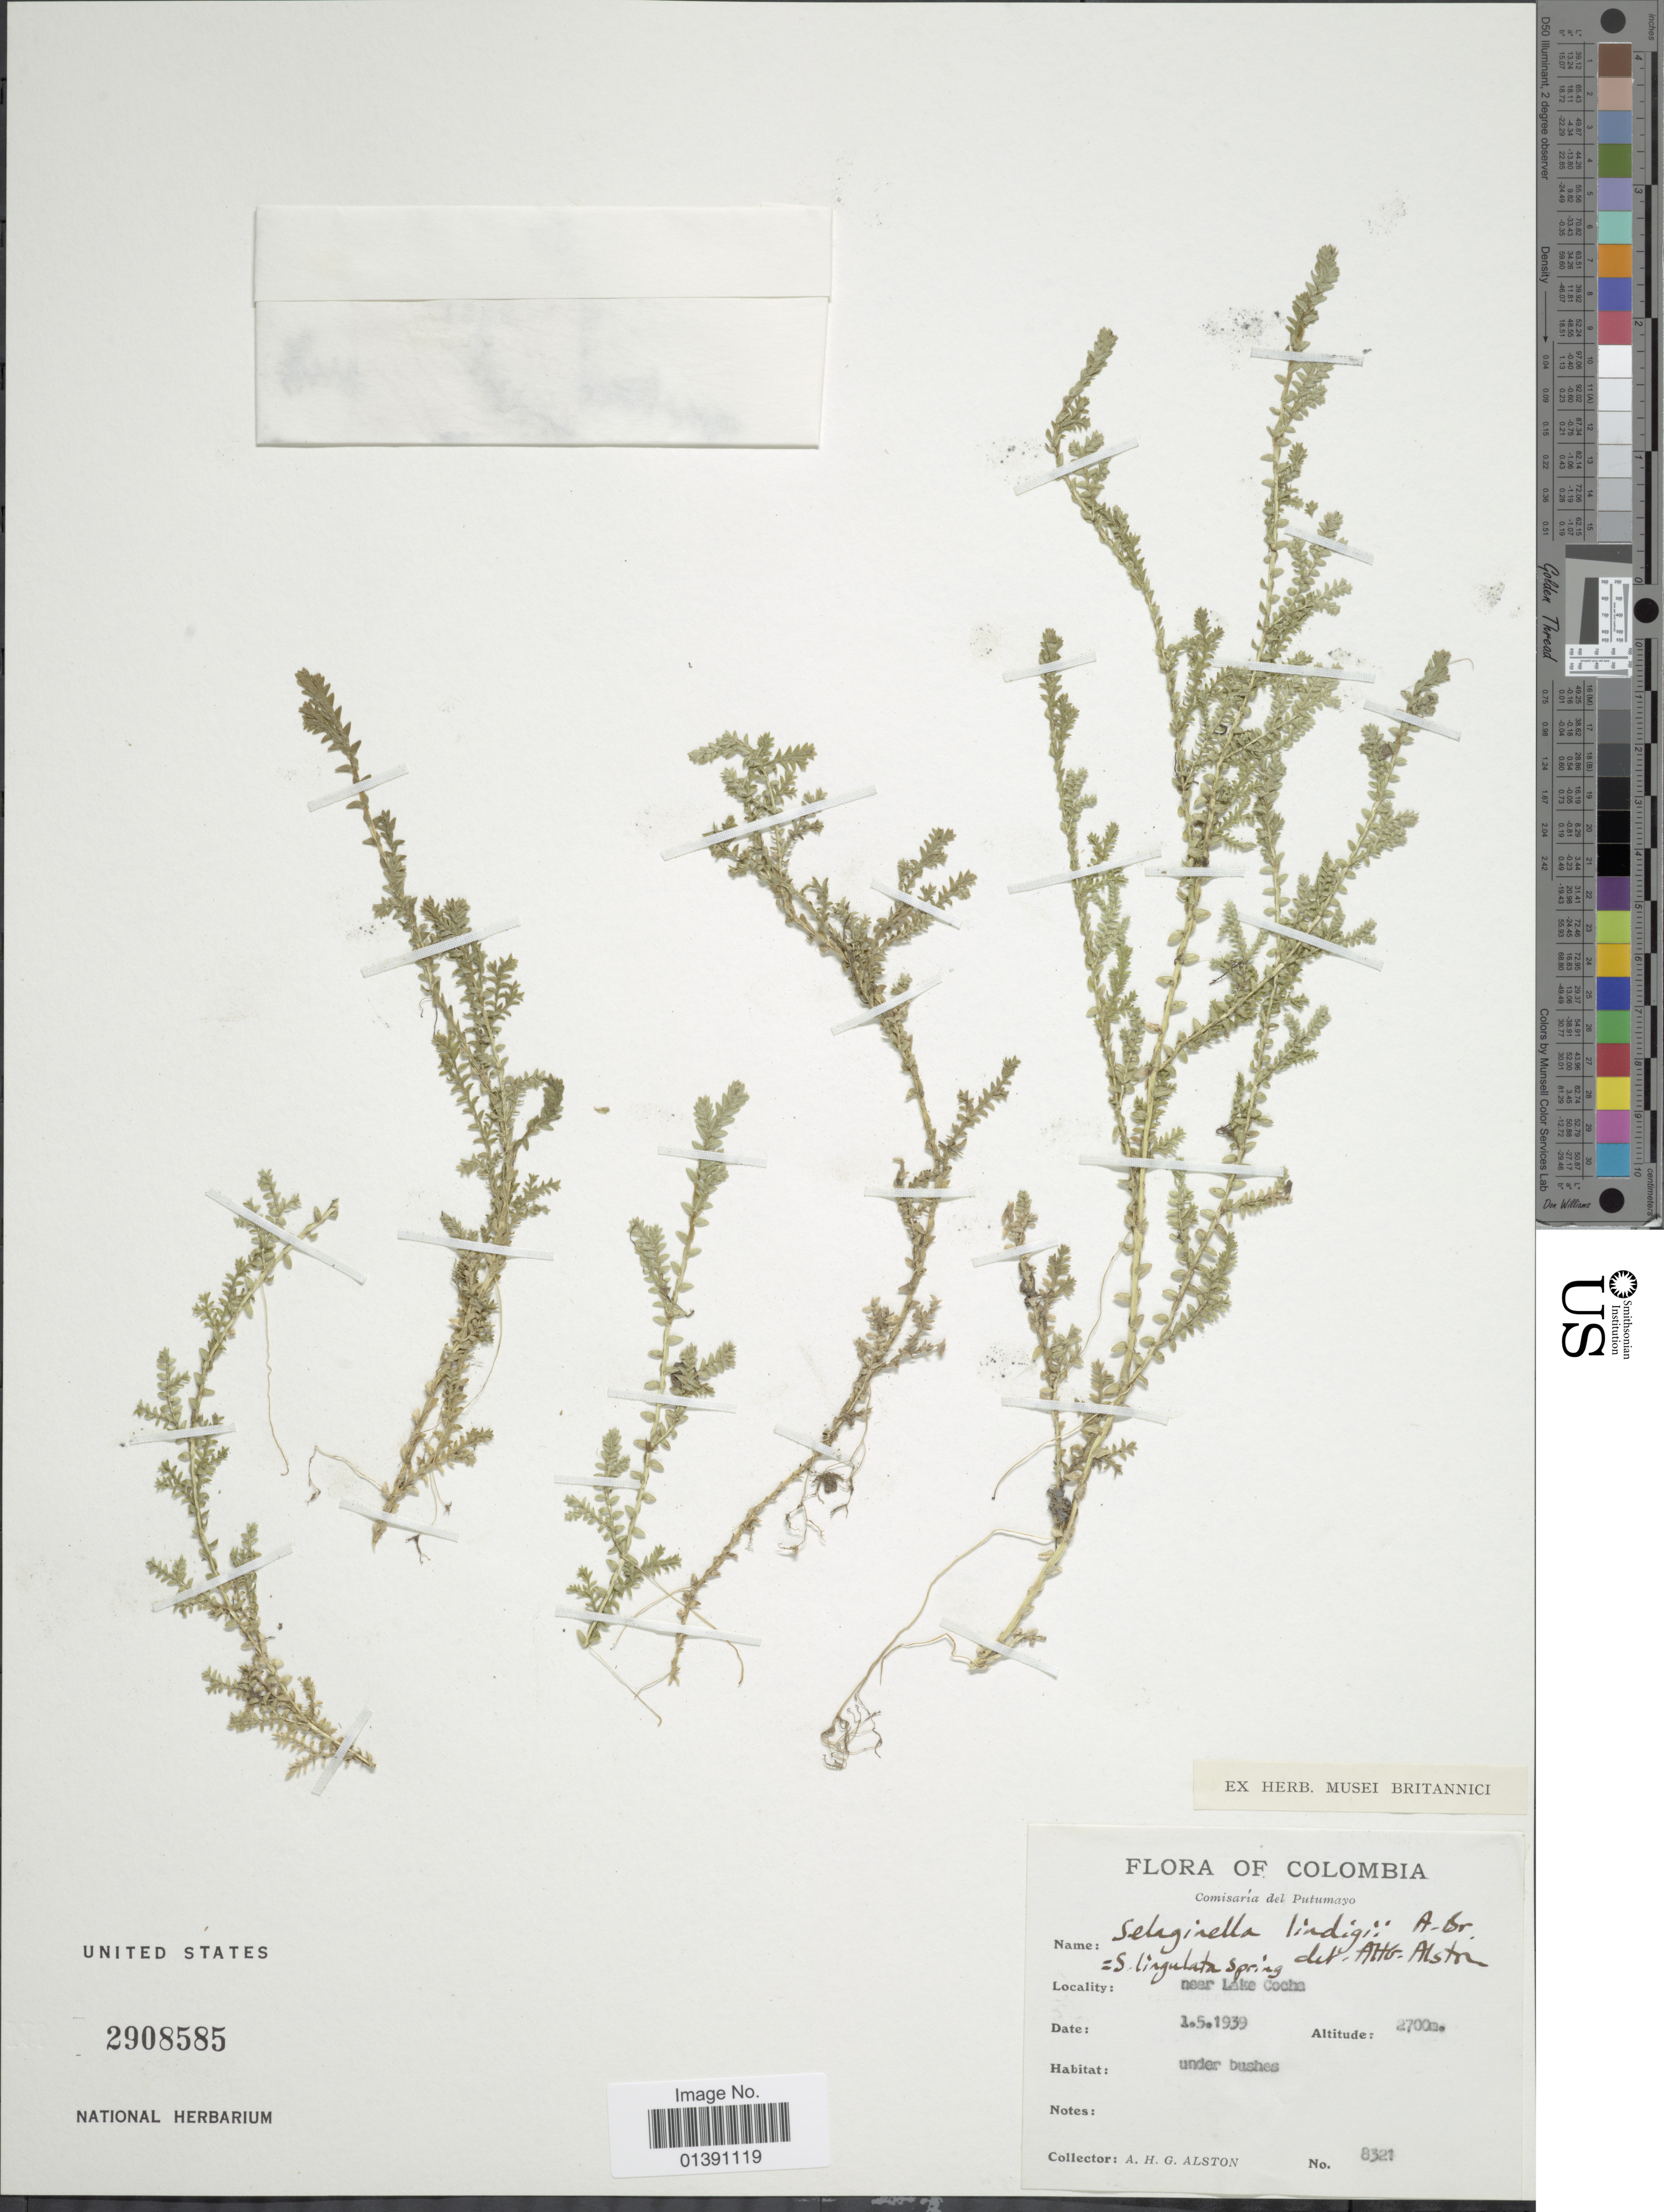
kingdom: Plantae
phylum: Tracheophyta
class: Lycopodiopsida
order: Selaginellales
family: Selaginellaceae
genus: Selaginella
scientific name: Selaginella lingulata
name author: Spring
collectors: A. H. Alston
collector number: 8321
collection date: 1939-05-01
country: Colombia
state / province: Putumayo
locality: Comisaria del Putumayo, near Lake Cocha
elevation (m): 2700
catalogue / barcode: US 2908585